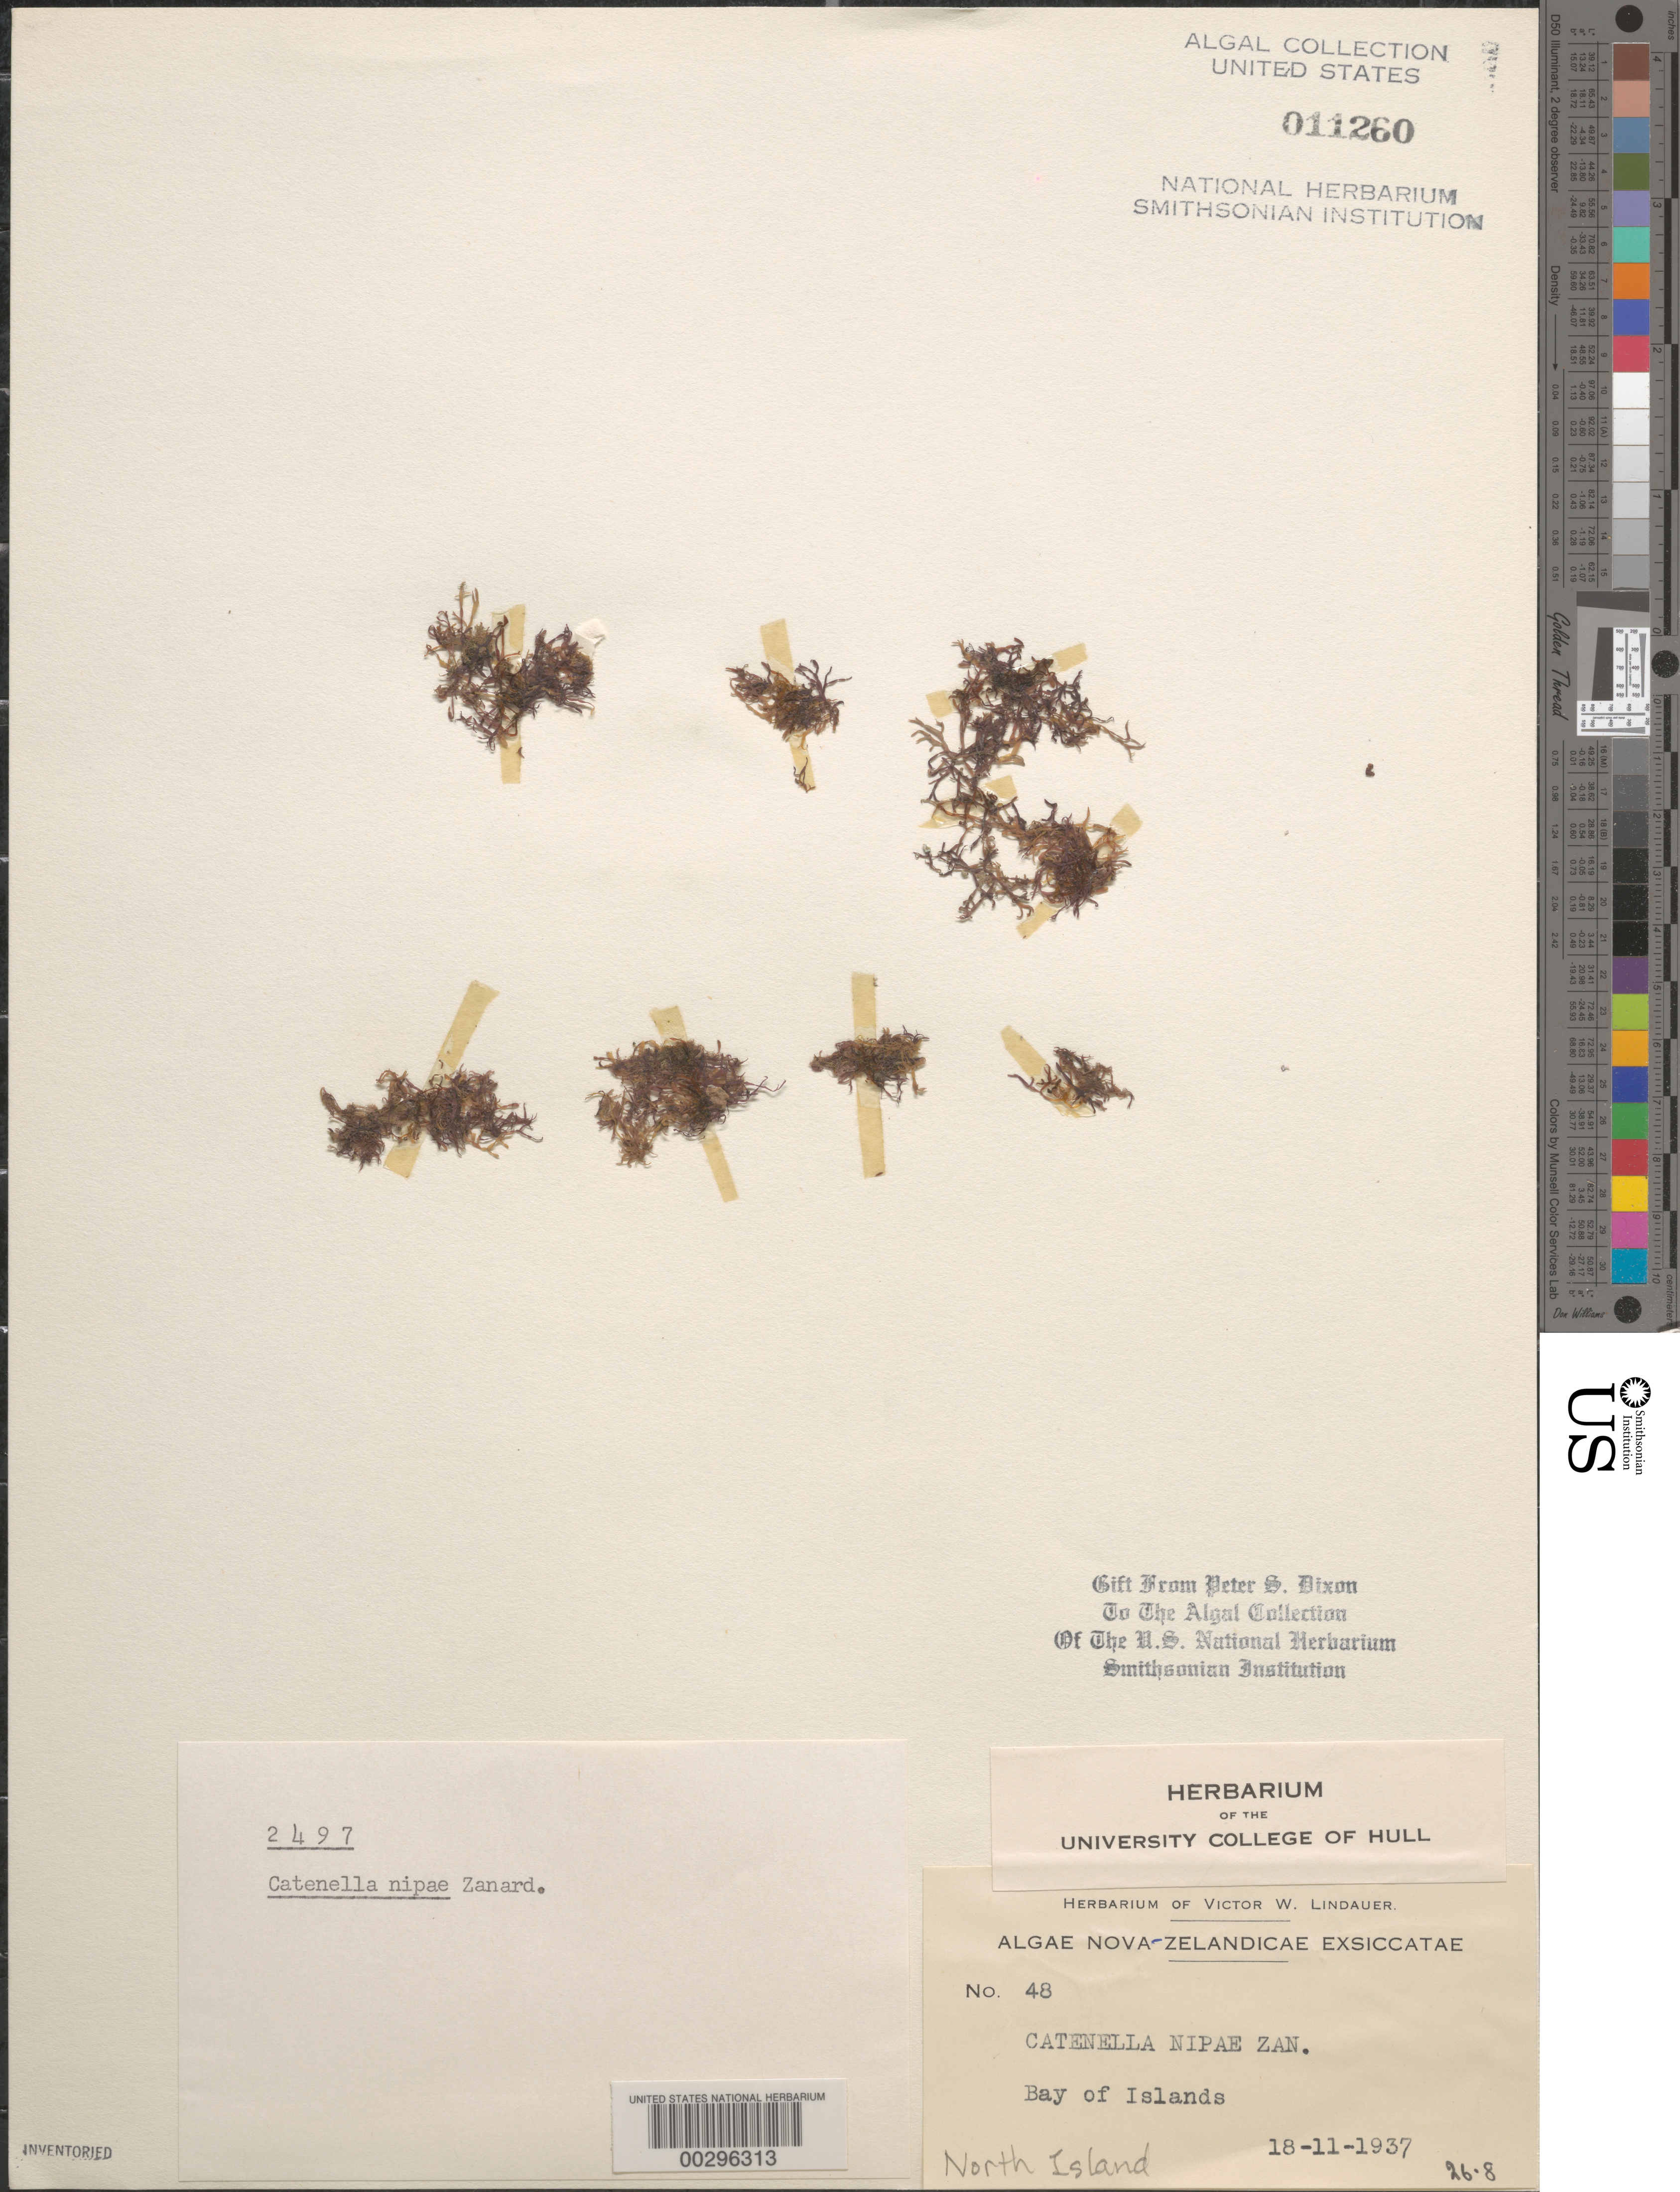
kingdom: Plantae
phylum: Rhodophyta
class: Florideophyceae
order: Gigartinales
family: Caulacanthaceae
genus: Catenella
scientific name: Catenella nipae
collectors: V. Lindauer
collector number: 48 & PSD 2497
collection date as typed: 18 Nov 1937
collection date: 1937-11-18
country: New Zealand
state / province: Northland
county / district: Far North District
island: North Island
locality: Bay of Islands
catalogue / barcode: US 11260